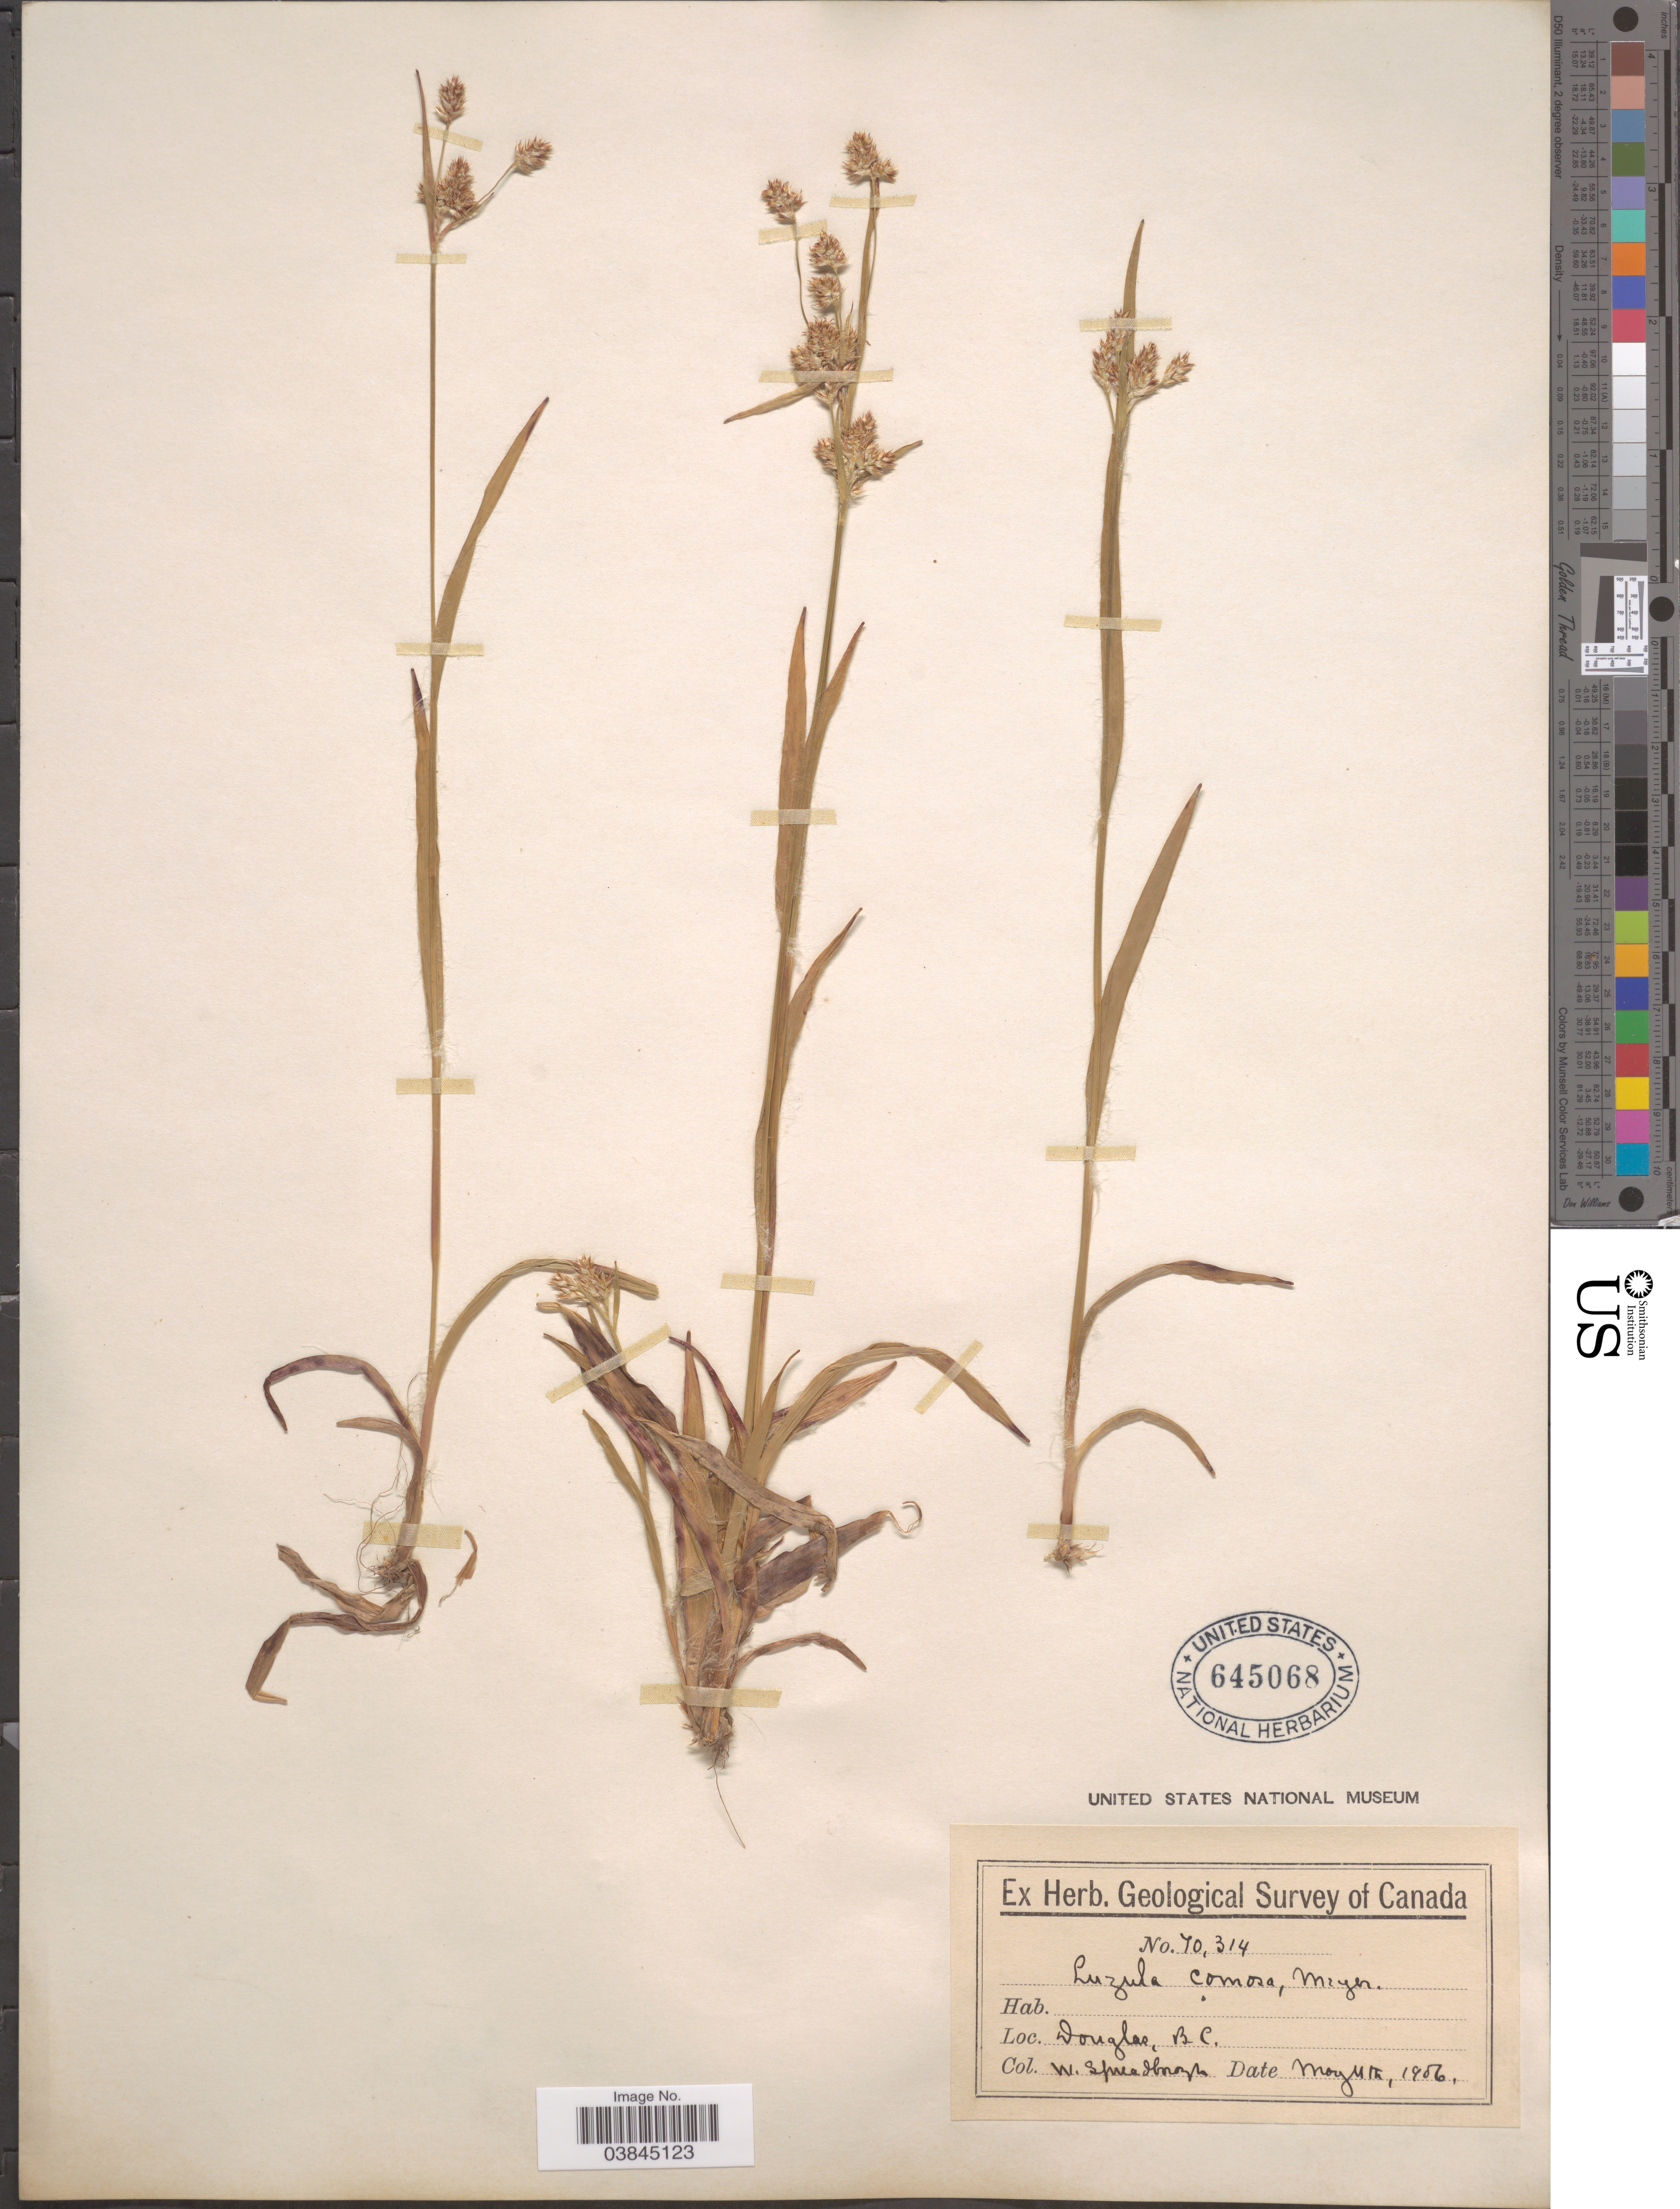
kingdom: Plantae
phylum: Tracheophyta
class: Liliopsida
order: Poales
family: Juncaceae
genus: Luzula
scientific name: Luzula campestris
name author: (L.) DC.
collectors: W. Spreadborough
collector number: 70314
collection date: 1906-05-04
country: Canada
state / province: British Columbia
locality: Douglas.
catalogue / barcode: US 645068